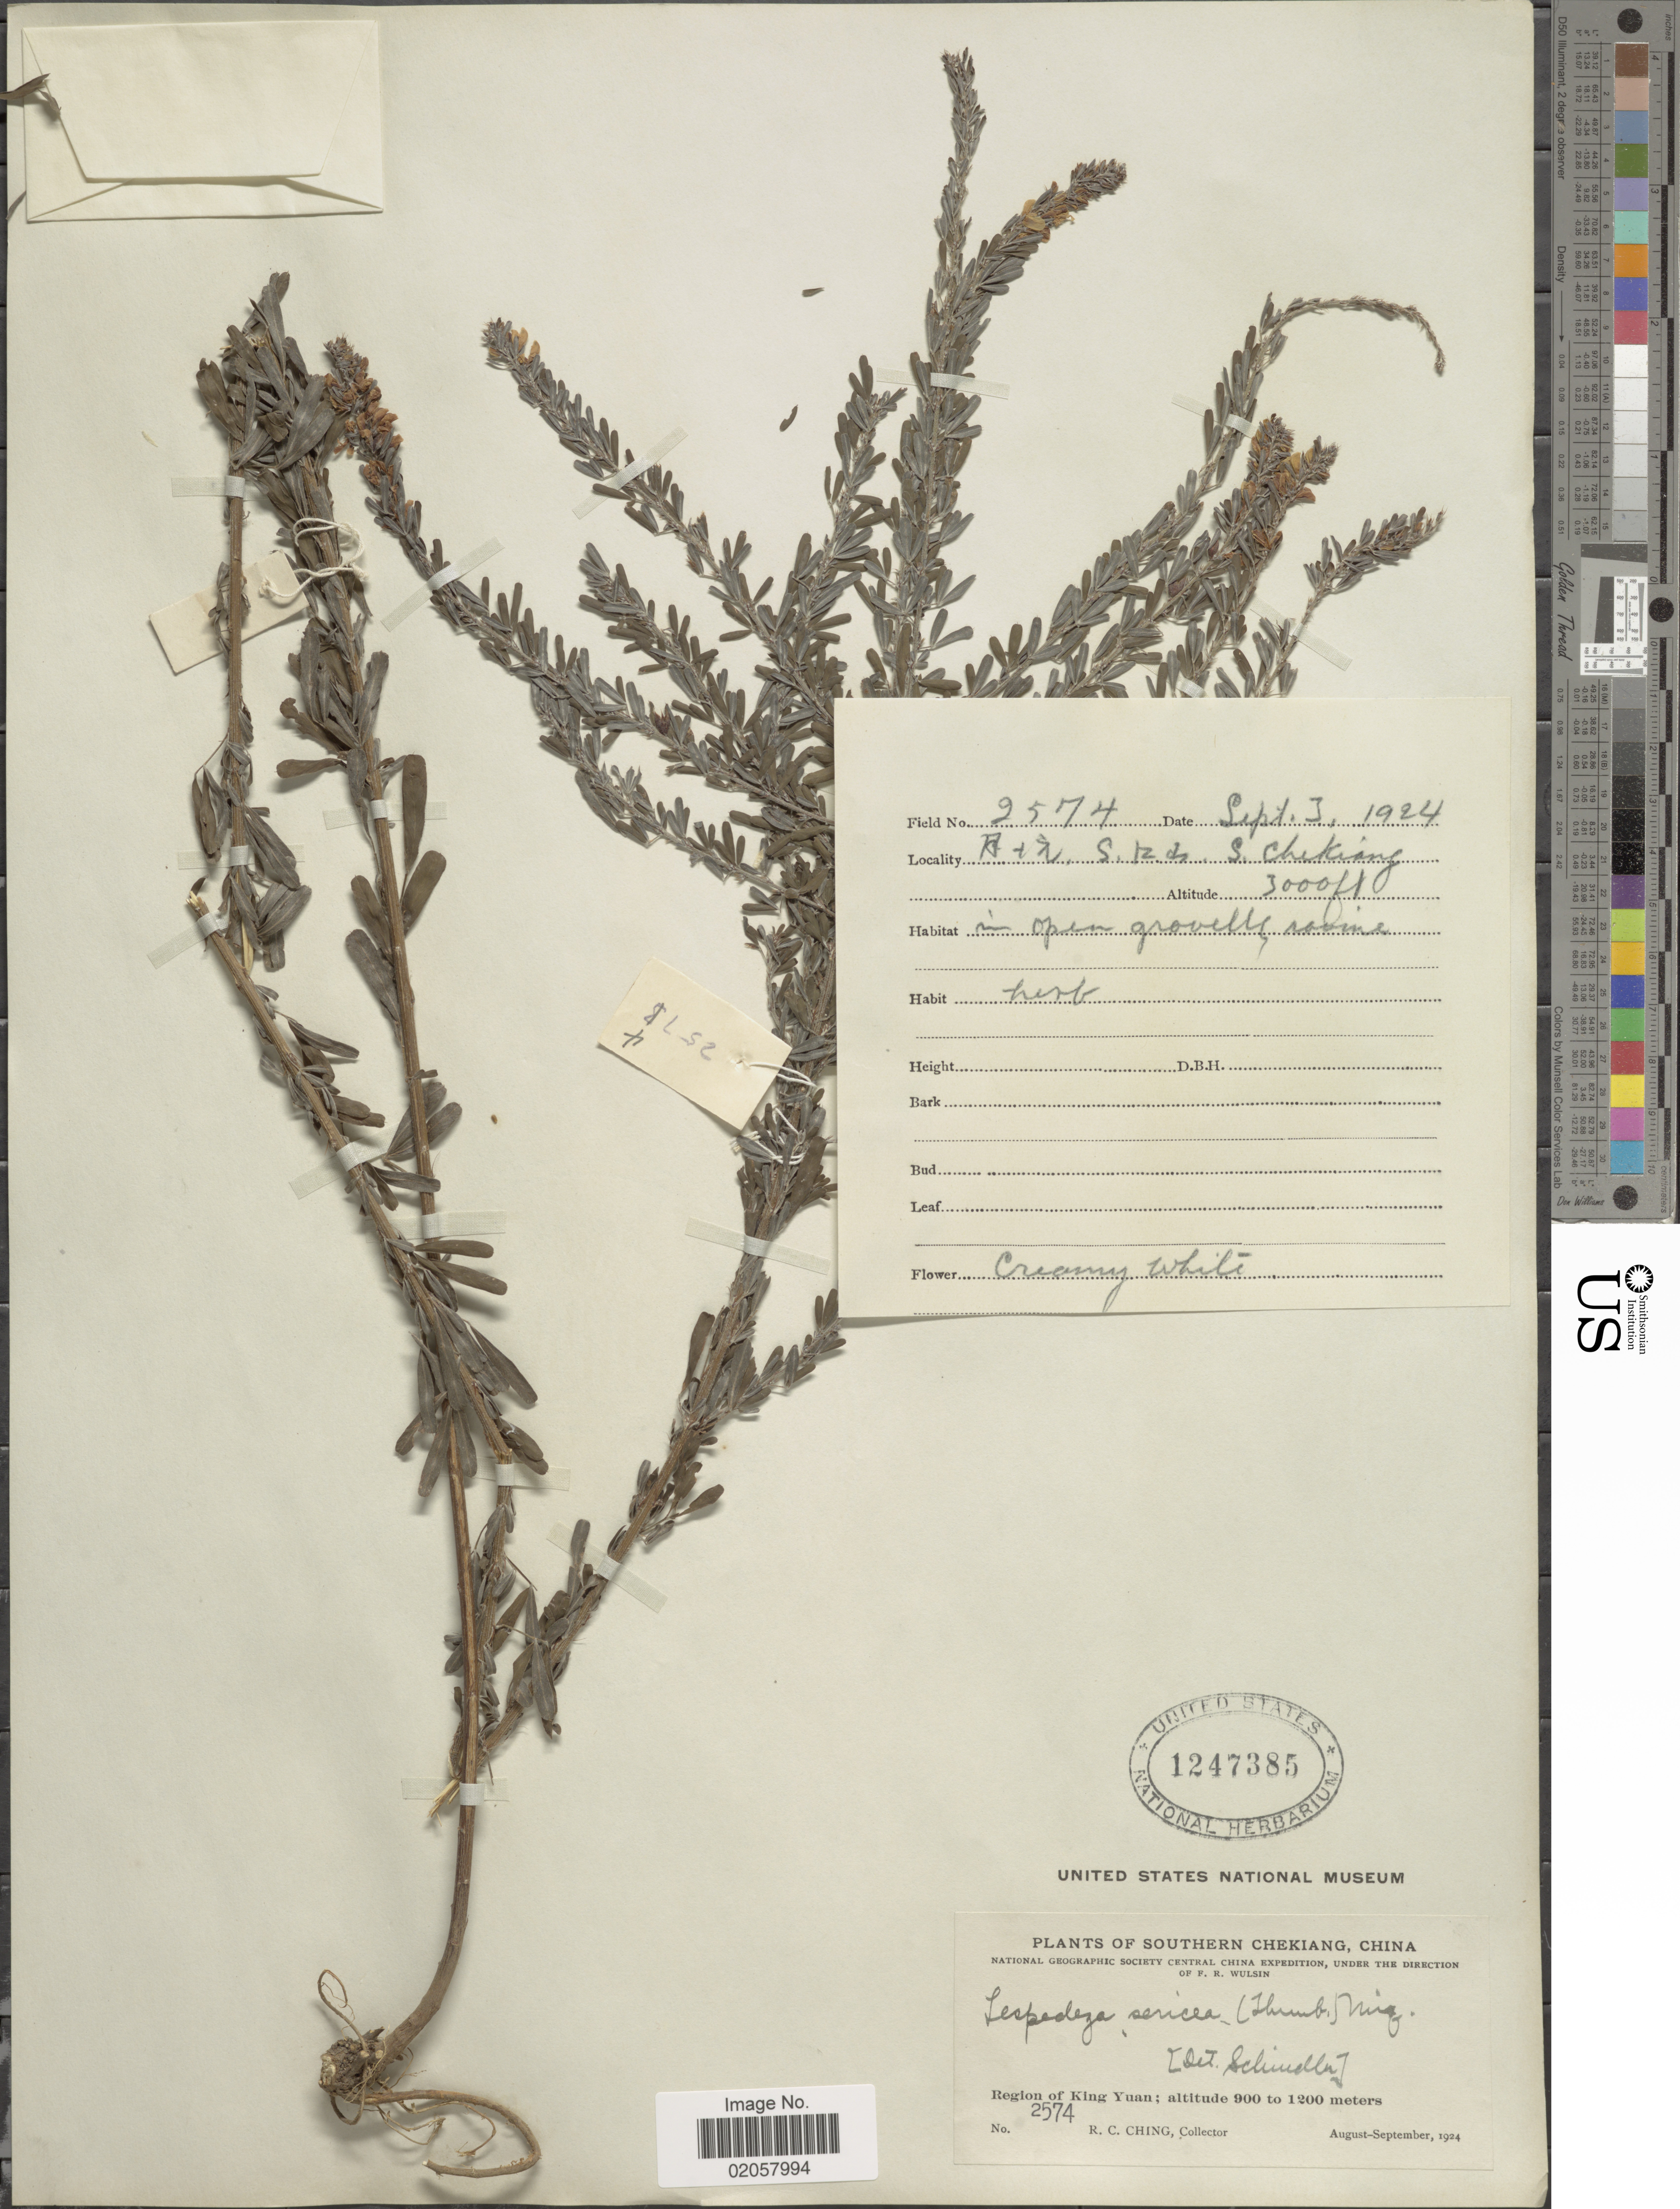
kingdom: Plantae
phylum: Tracheophyta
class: Magnoliopsida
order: Fabales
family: Fabaceae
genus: Lespedeza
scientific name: Lespedeza cuneata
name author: (Dum. Cours.) G. Don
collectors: R. C. Ching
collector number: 2574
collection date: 1924-09-03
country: China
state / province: Zhejiang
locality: Southern Chekiang, region of King Yuan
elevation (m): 914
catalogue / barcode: US 1247385